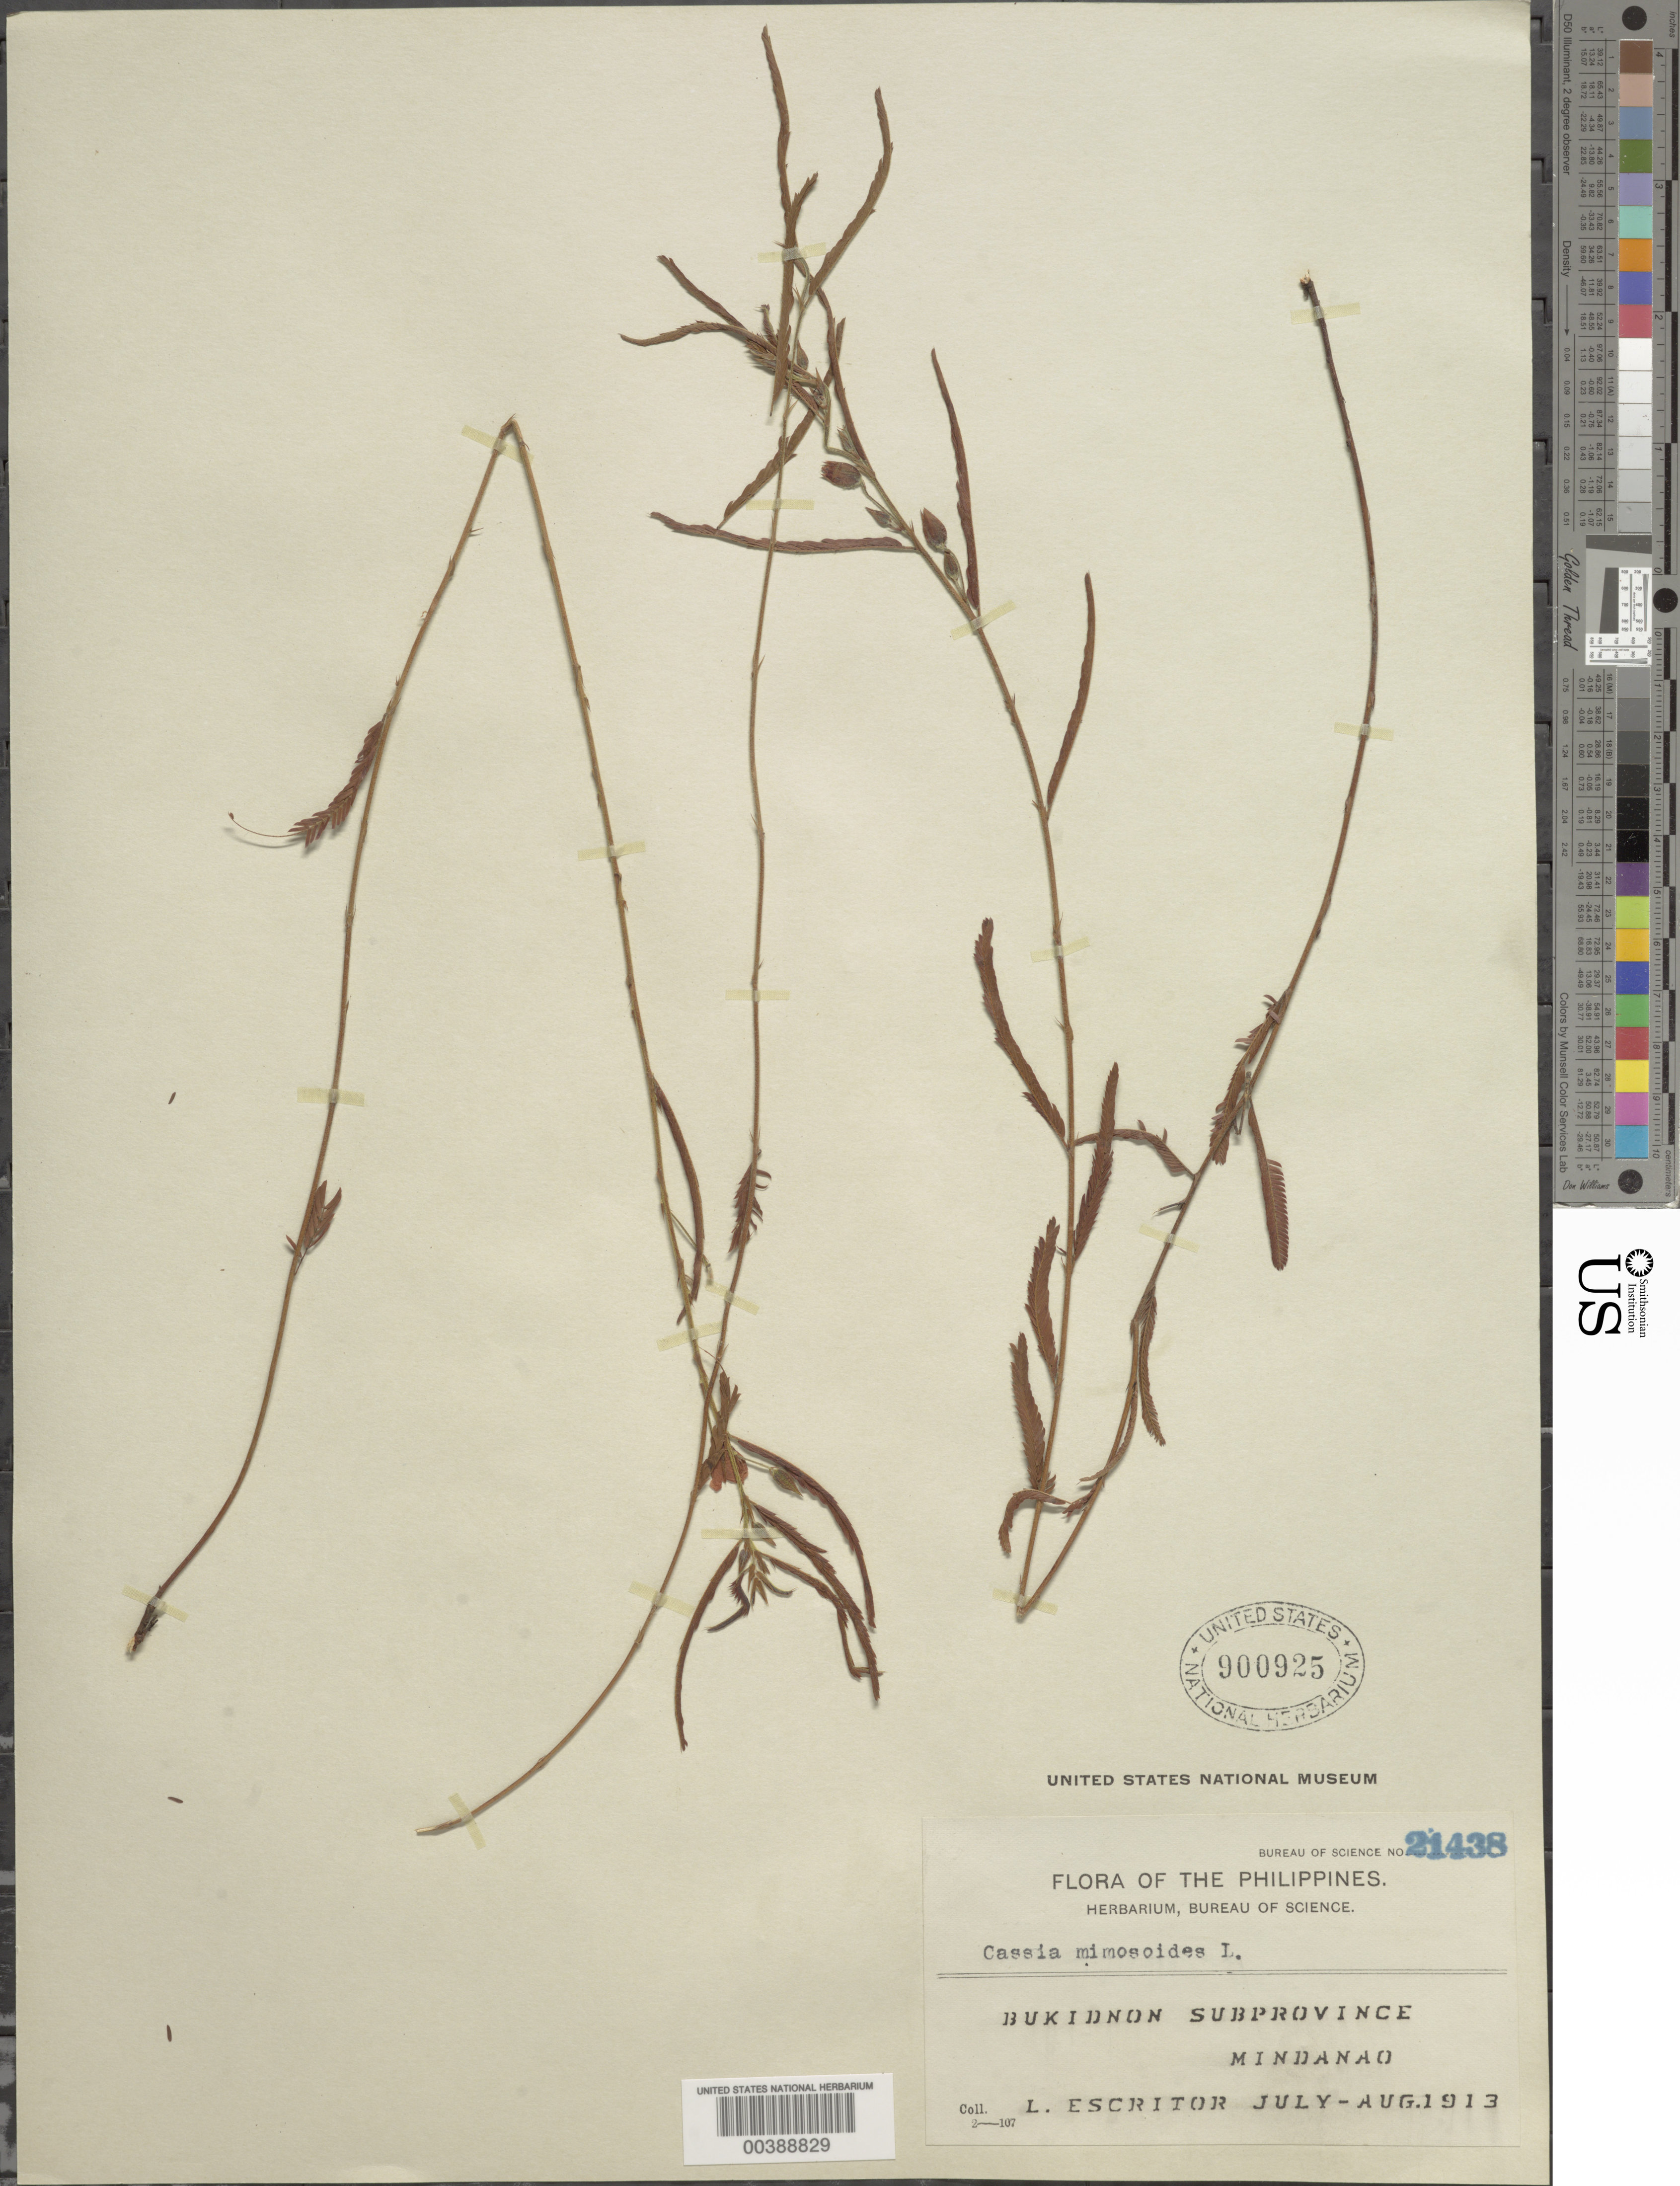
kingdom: Plantae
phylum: Tracheophyta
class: Magnoliopsida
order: Fabales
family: Fabaceae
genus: Chamaecrista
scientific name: Chamaecrista mimosoides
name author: (L.) Greene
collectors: L. Escritor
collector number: Bureau Of Science No. 21438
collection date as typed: Jul 1913 and -- Aug 1913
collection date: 1913-07,1913-08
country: Philippines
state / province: Northern Mindanao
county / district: Bukidnon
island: Mindanao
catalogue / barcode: US 900925